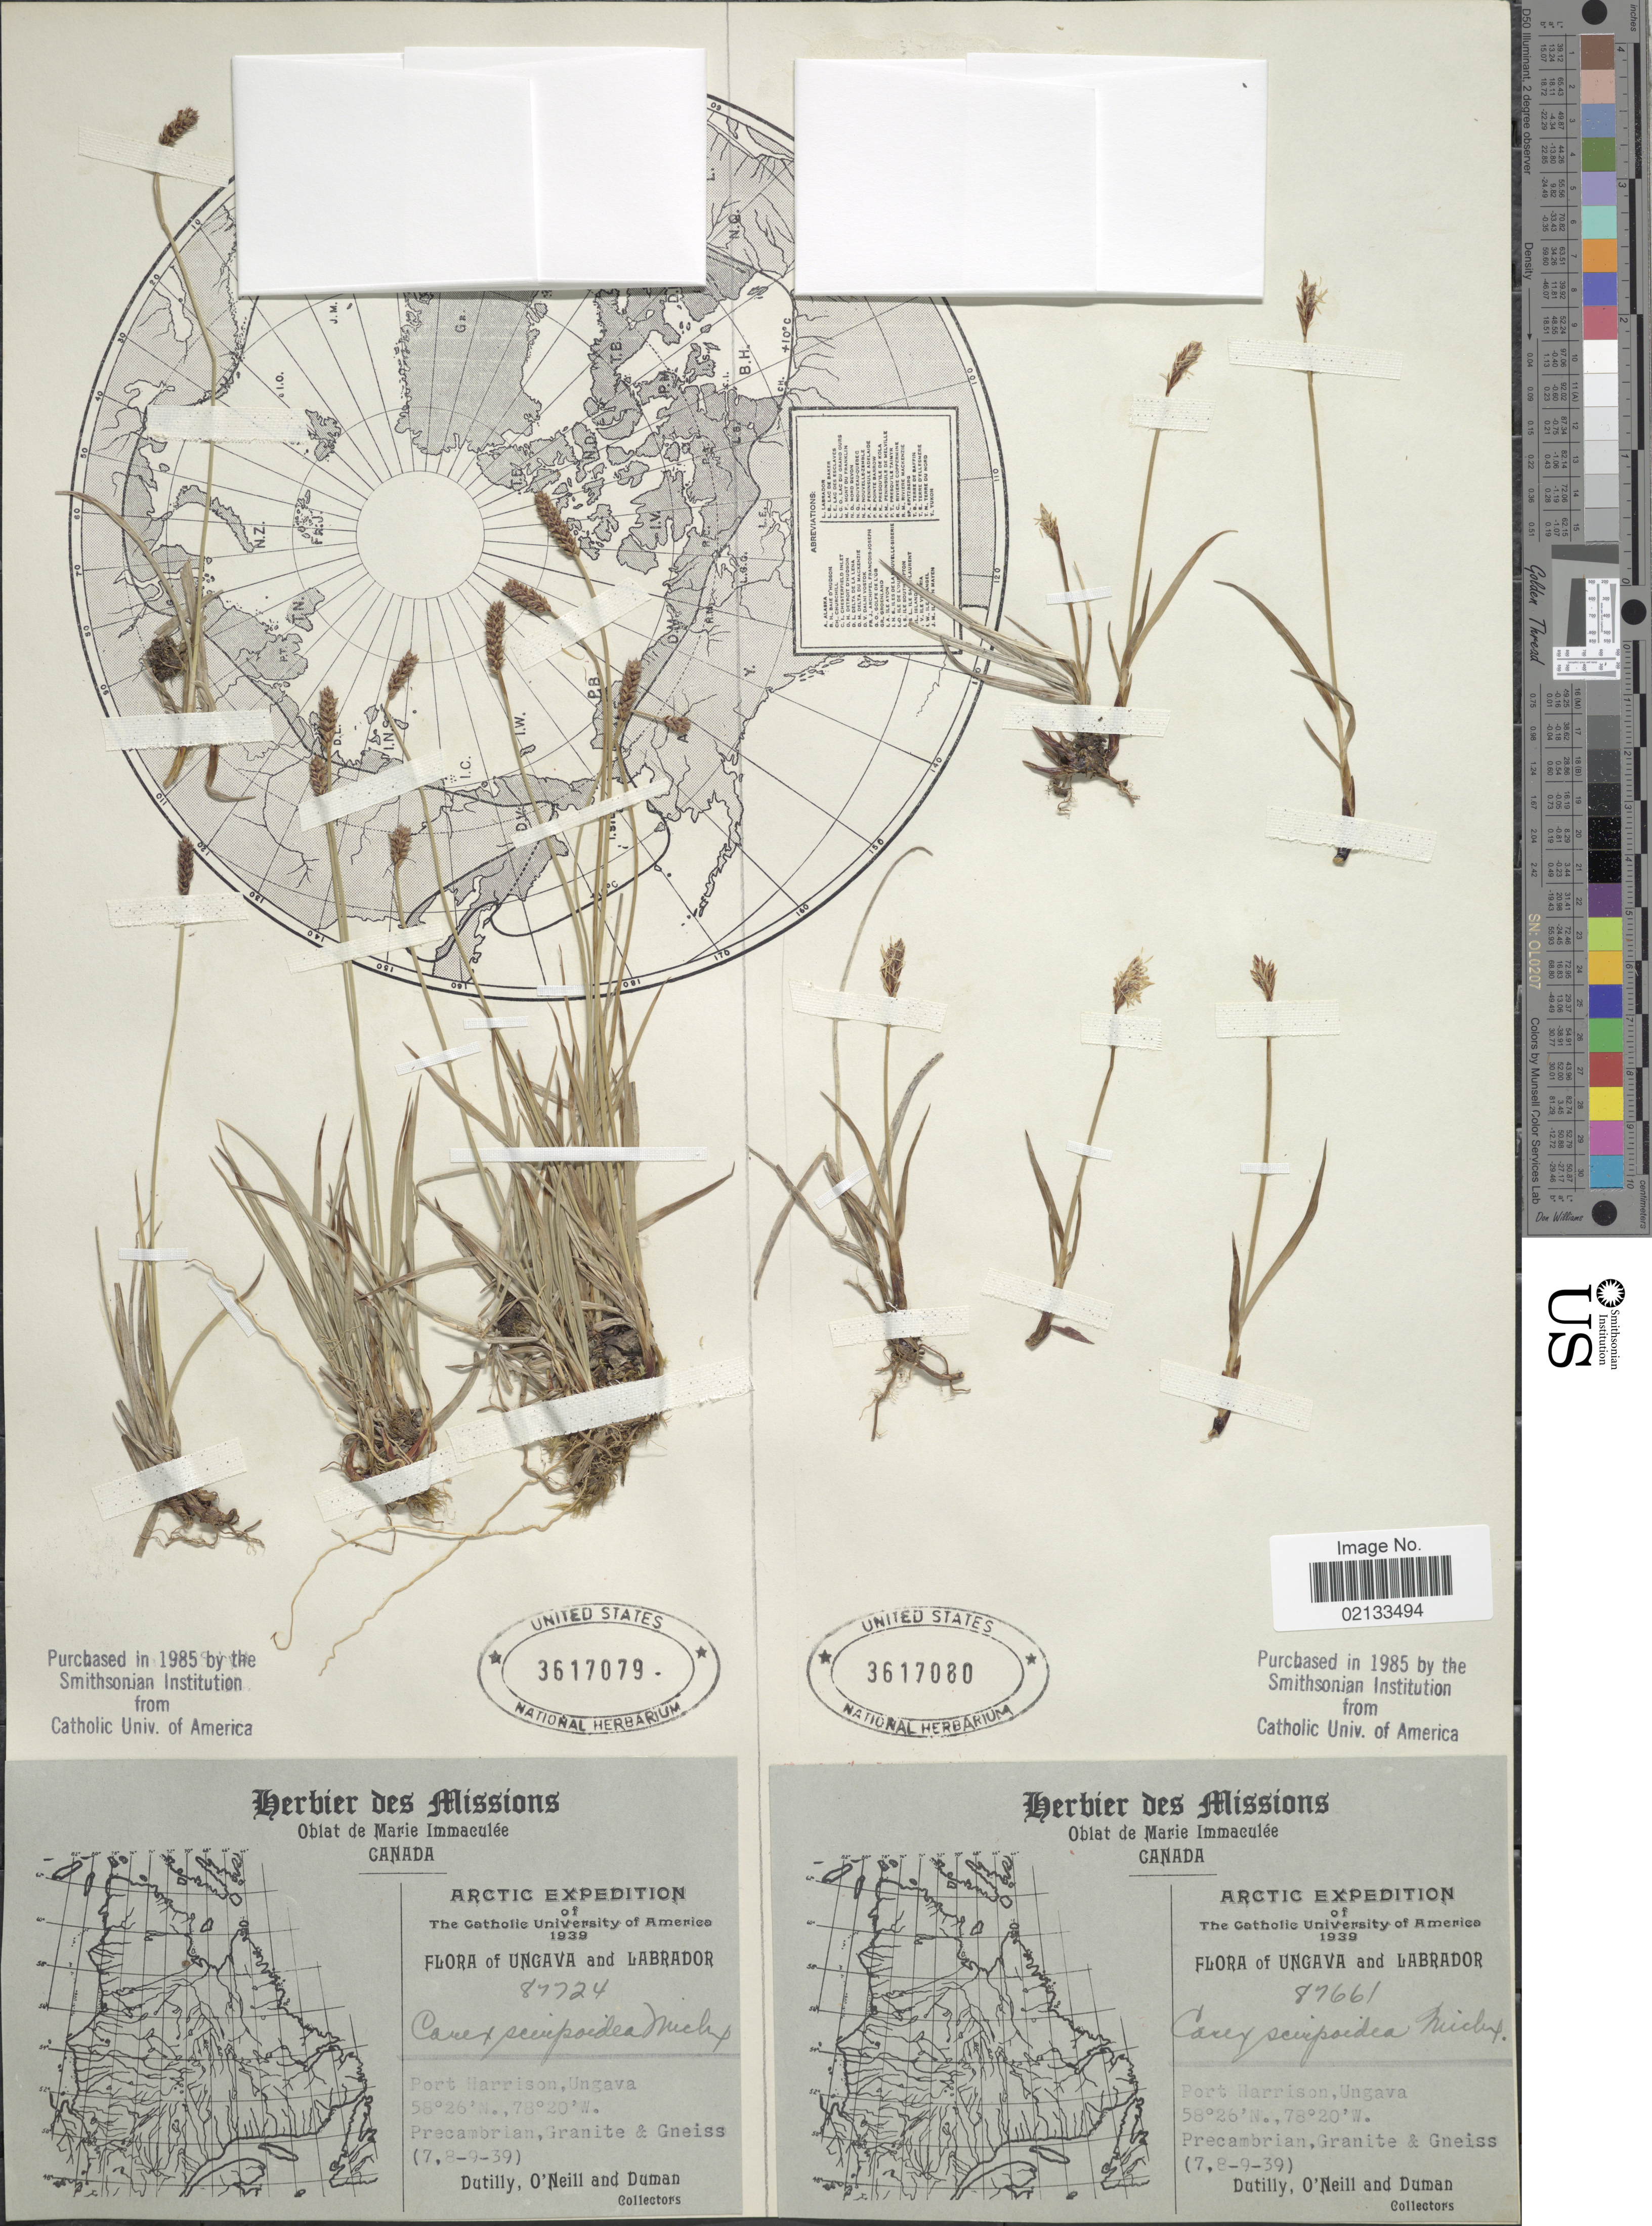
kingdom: Plantae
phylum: Tracheophyta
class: Liliopsida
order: Poales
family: Cyperaceae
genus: Carex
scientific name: Carex scirpoidea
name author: Michx.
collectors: -. Dutilly, O' Neill & -. Duman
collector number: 87724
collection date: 1939-09-07/1939-09-08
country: Canada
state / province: Quebec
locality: Arctic, Ungava, Port Harrison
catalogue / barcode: US 3617079